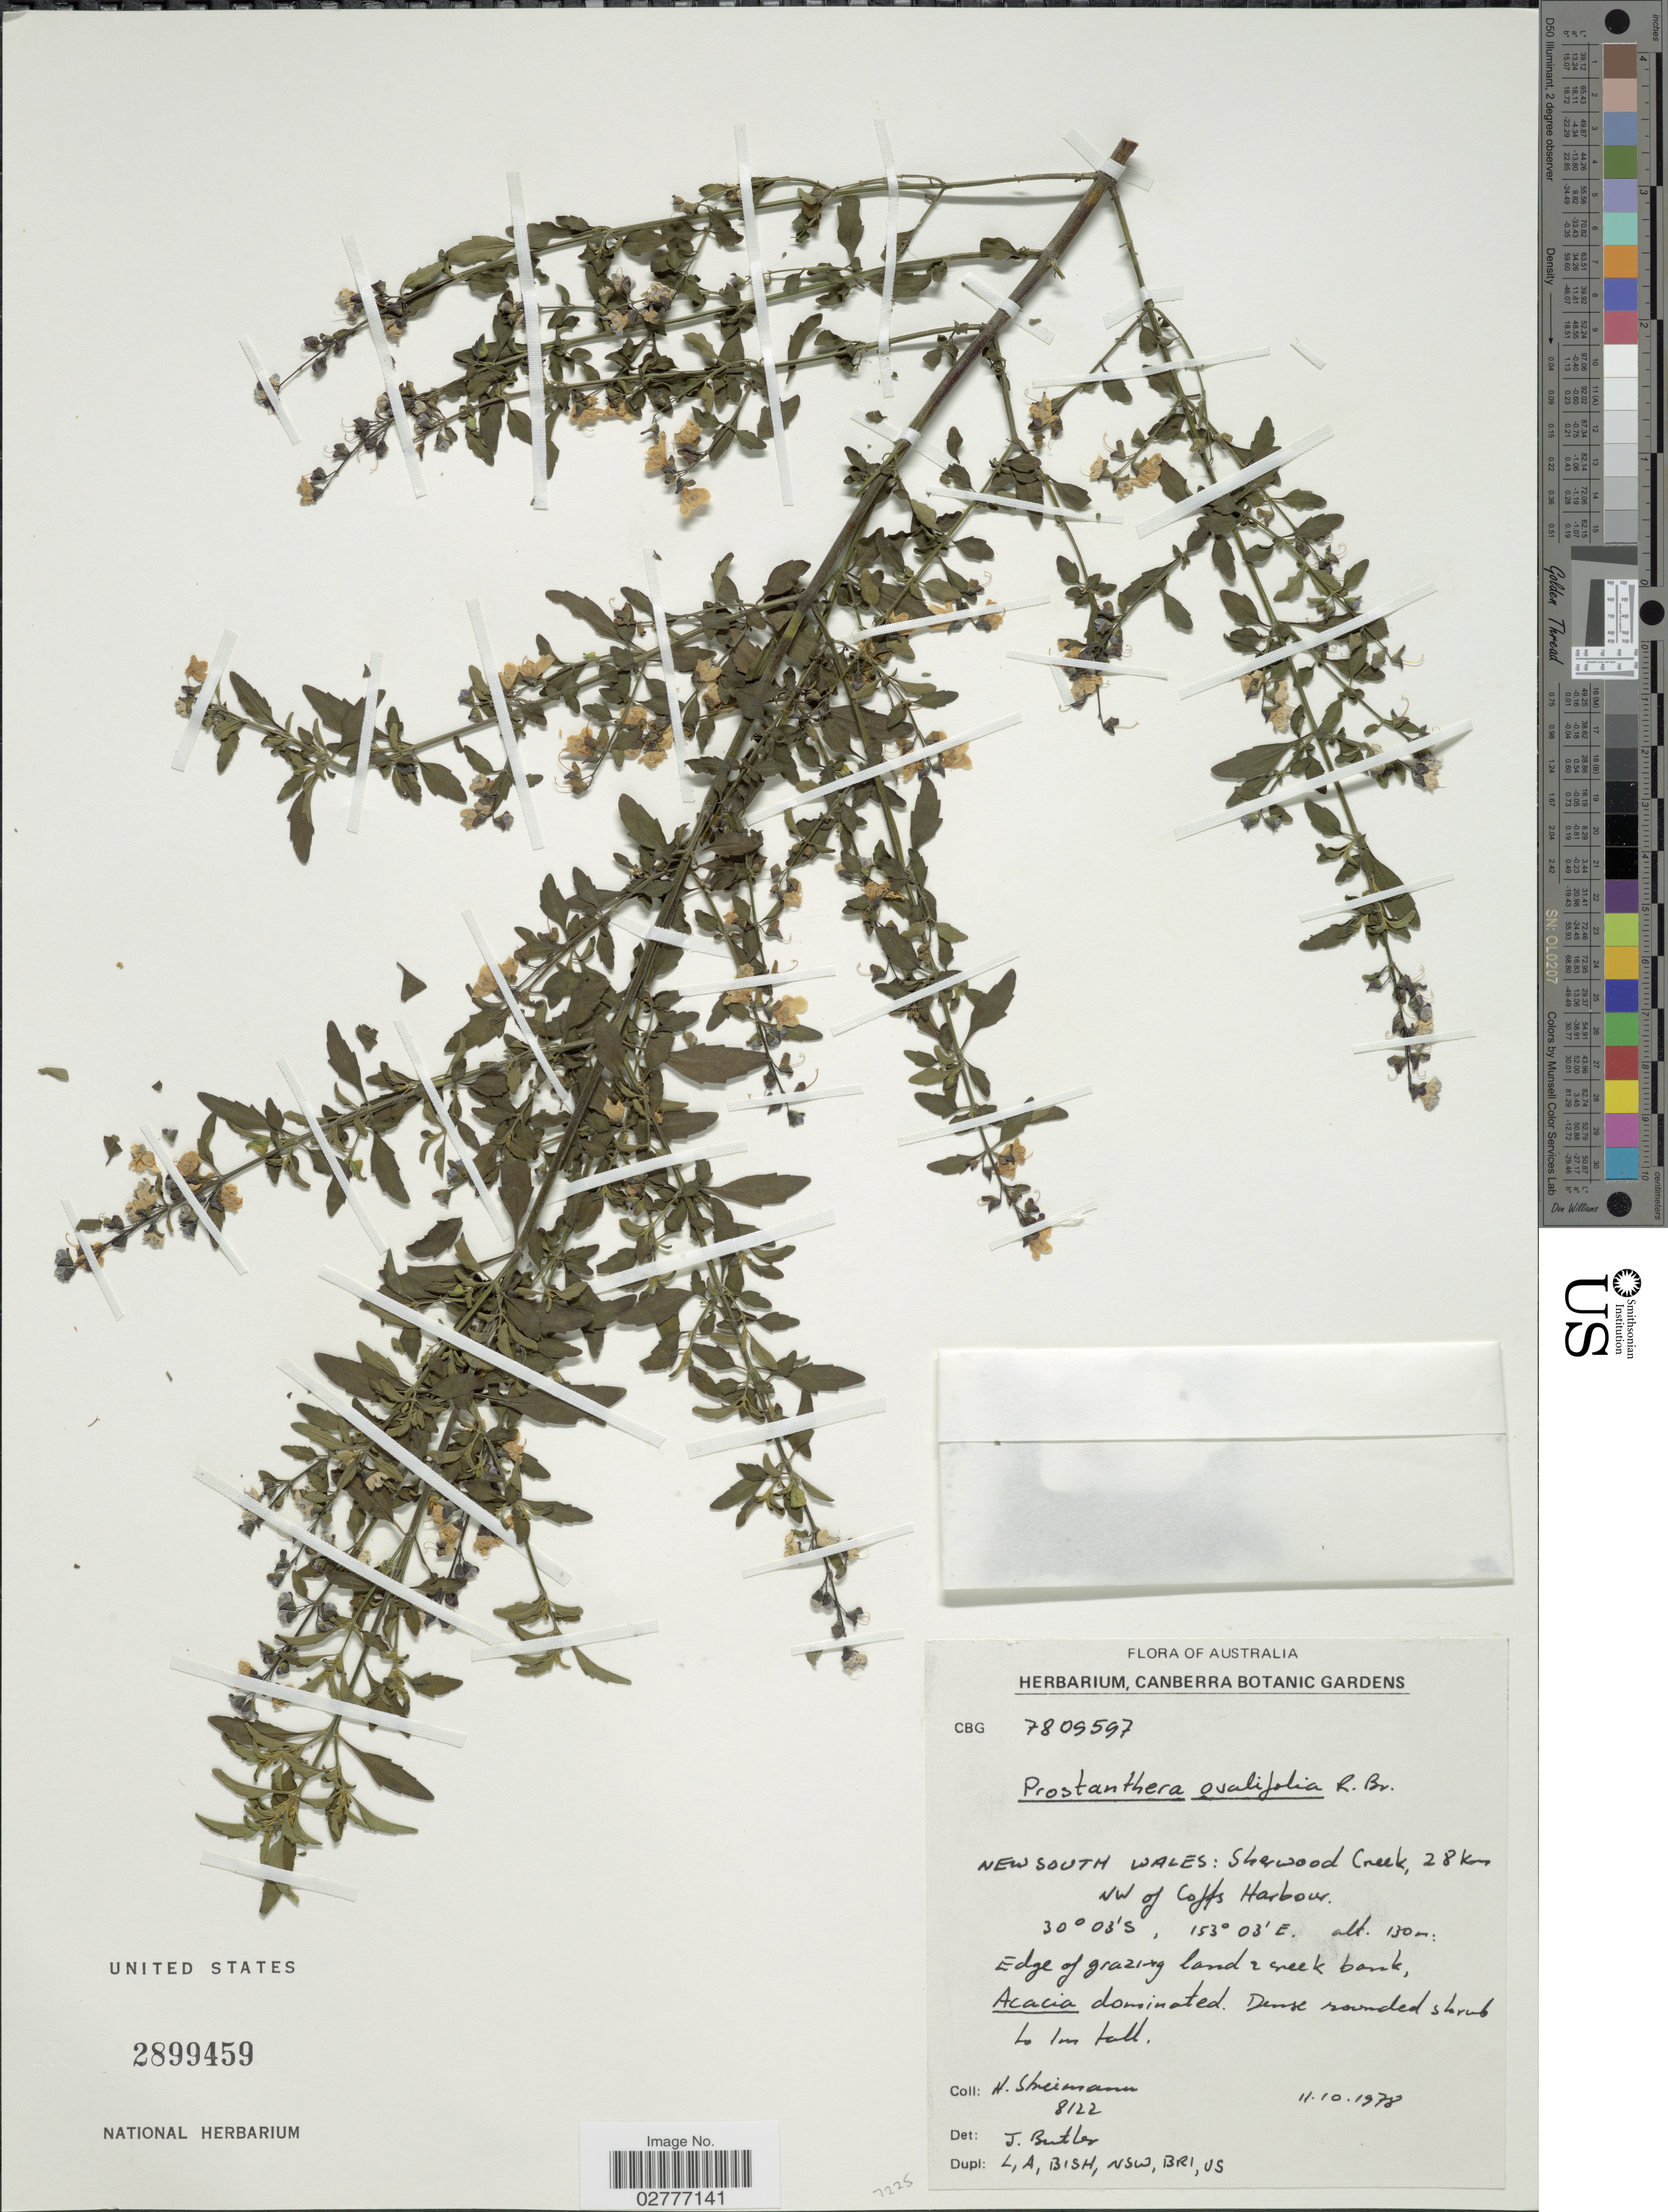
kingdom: Plantae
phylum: Tracheophyta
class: Magnoliopsida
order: Lamiales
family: Lamiaceae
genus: Prostanthera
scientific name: Prostanthera ovalifolia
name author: R. Br.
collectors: H. Streimann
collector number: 8122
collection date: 1978-10-11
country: Australia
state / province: New South Wales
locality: Sherwood Creek, 28 km NW of Coffs Harbour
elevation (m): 130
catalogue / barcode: US 2899459